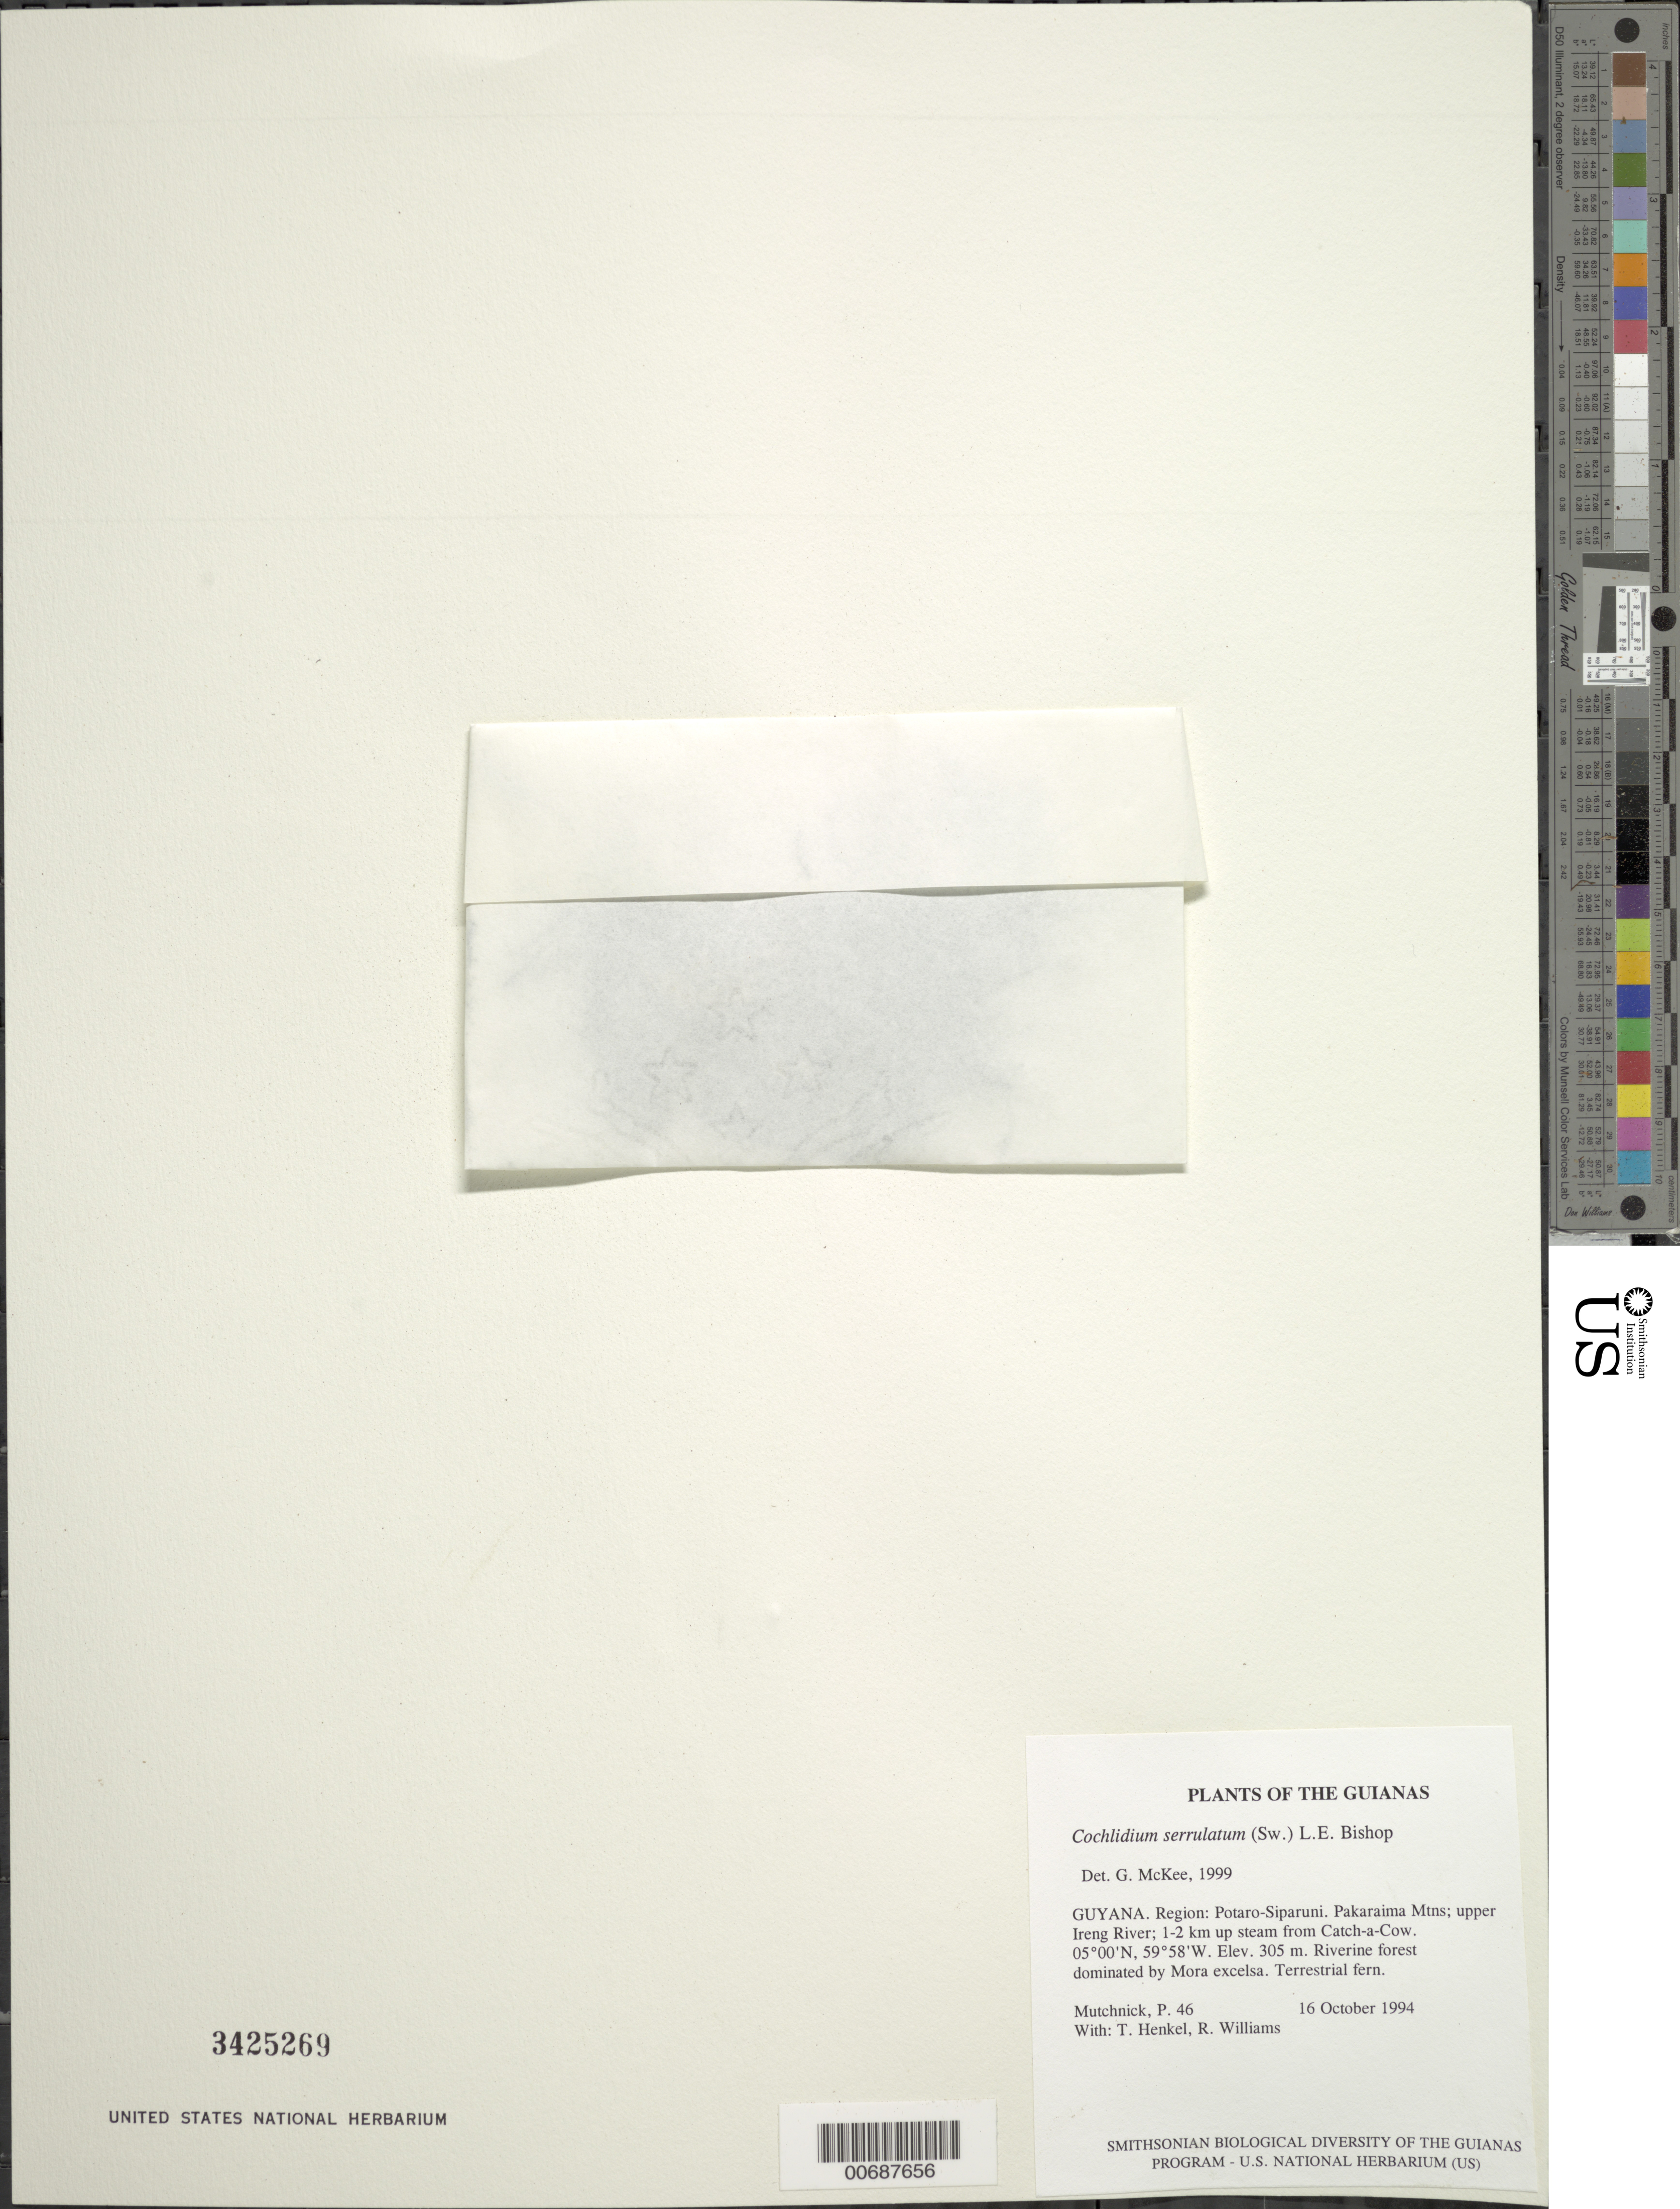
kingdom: Plantae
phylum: Tracheophyta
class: Polypodiopsida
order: Polypodiales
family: Polypodiaceae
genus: Cochlidium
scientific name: Cochlidium serrulatum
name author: (Sw.) L.E. Bishop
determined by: McKee, G. S., (US), NMNH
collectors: P. Mutchnick, T. Henkel & R. Williams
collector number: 46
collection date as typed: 16 October 1994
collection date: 1994-10-16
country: Guyana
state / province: Potaro-Siparuni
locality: Pakaraima Mtns; upper Ireng River; 1-2 km up stream from Catch-a-Cow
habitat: Riverine forest dominated by Mora excelsa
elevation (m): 305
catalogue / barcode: US 3425269